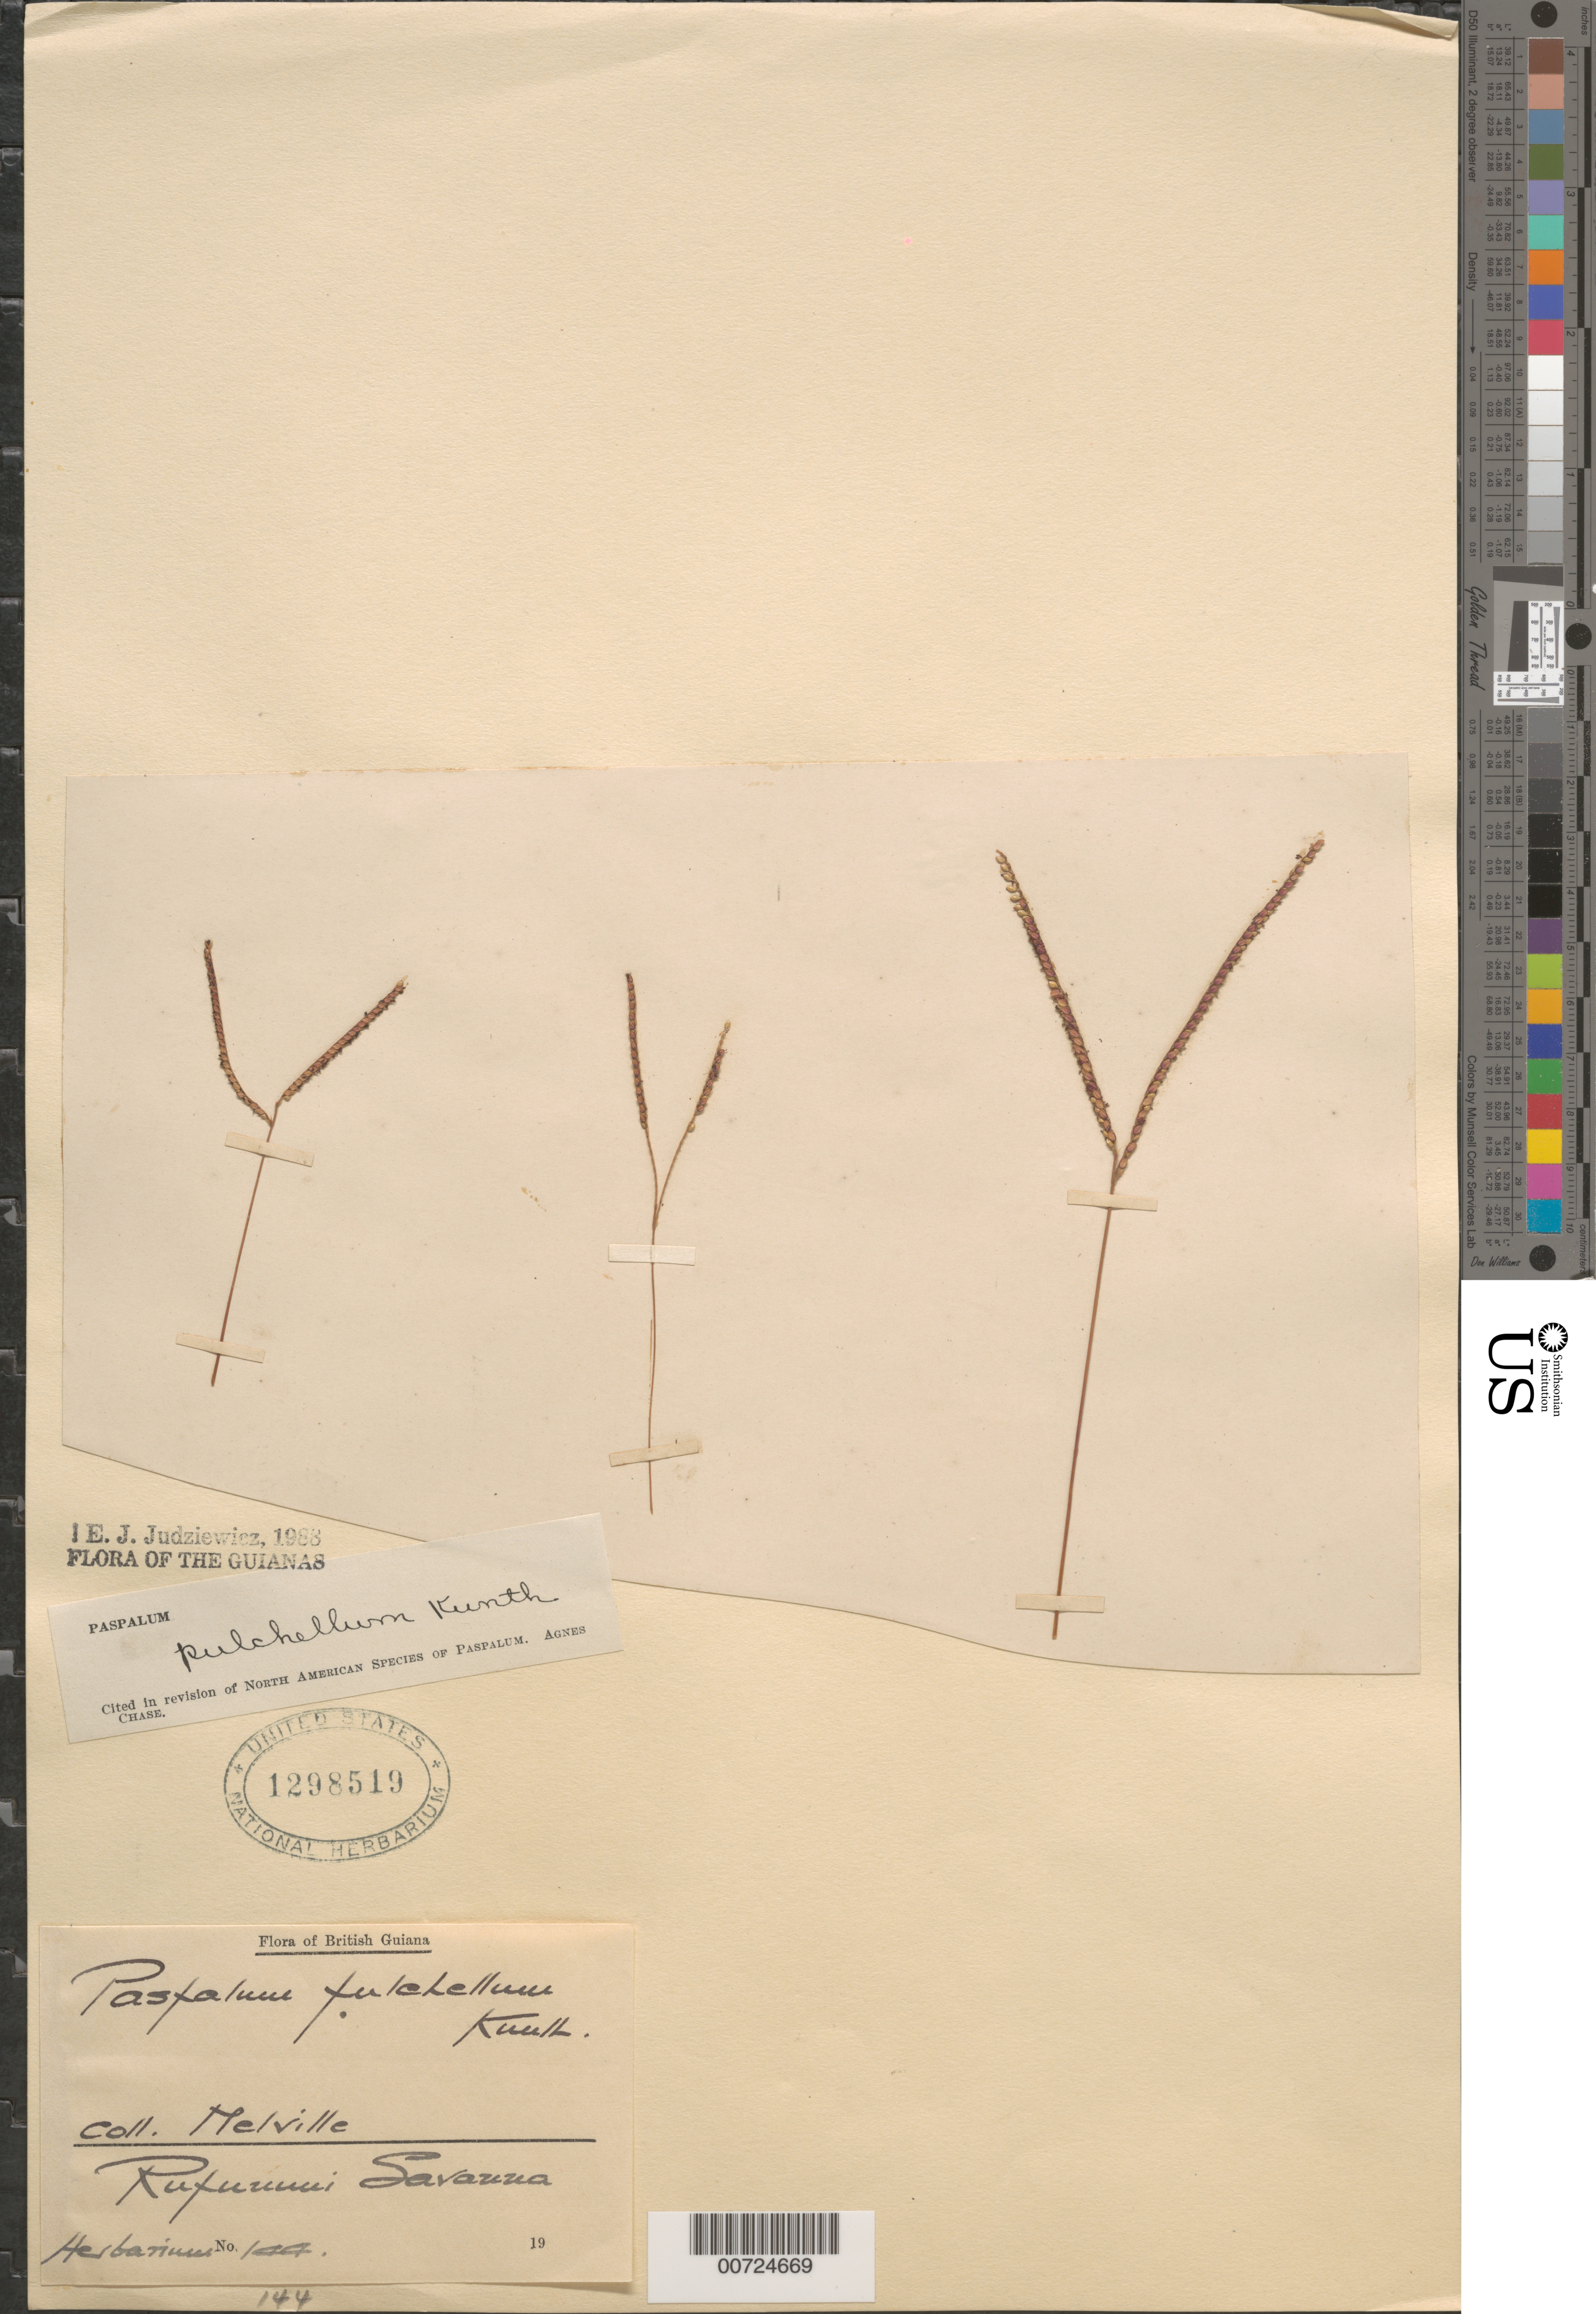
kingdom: Plantae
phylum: Tracheophyta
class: Liliopsida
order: Poales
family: Poaceae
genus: Paspalum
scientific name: Paspalum pulchellum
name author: Kunth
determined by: Judziewicz, E. J.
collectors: H. Melville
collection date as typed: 19--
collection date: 1900/1999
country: Guyana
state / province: U. Takutu-U. Essequibo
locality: Rupununi Savanna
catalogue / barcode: US 1298519